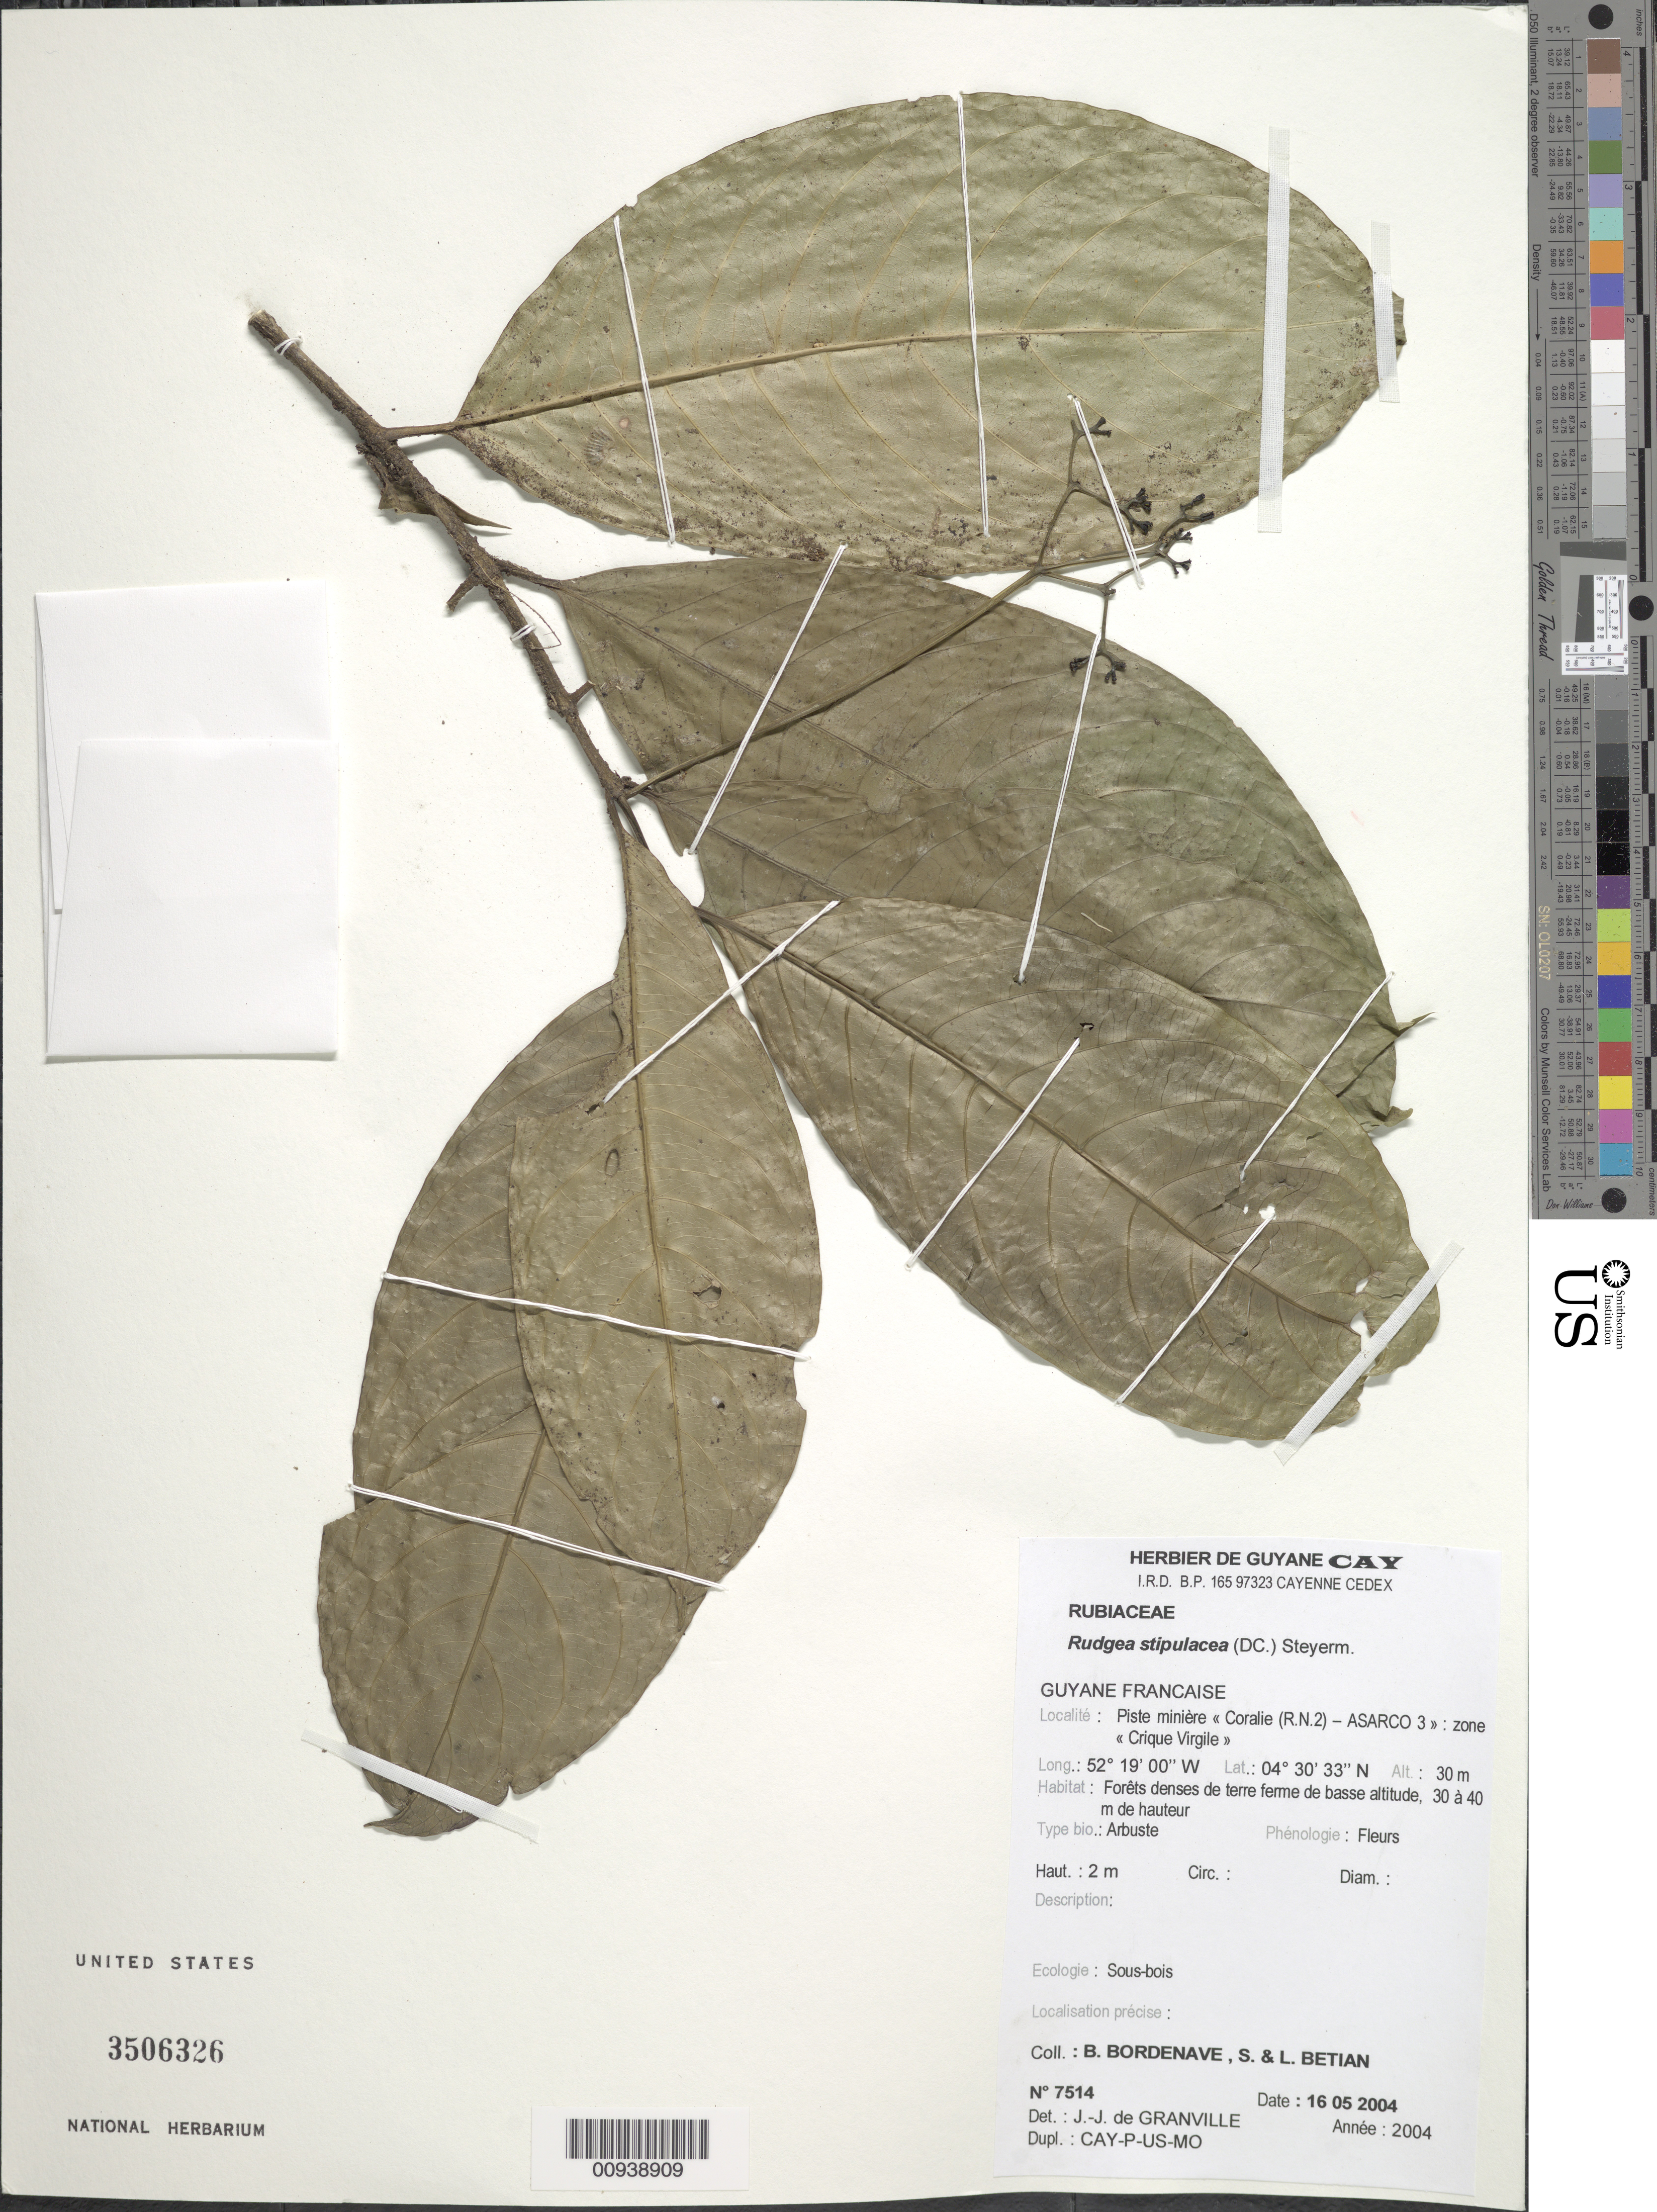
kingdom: Plantae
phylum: Tracheophyta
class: Magnoliopsida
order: Gentianales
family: Rubiaceae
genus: Rudgea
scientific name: Rudgea stipulacea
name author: (DC.) Steyerm.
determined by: Granville, J. J. de, (CAY), Institut de Recherche pour le Developpement (IRD) (FRENCH GUIANA)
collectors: B. Bordenave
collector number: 7514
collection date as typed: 16-May-04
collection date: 2004-05-16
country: French Guiana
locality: Coralie (R.N.2) à ASARCO 3, Crique Virgile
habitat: Forêts denses de terre ferme de basse altitude, 30-40 m de haut, sous bois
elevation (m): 30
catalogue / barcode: US 3506326